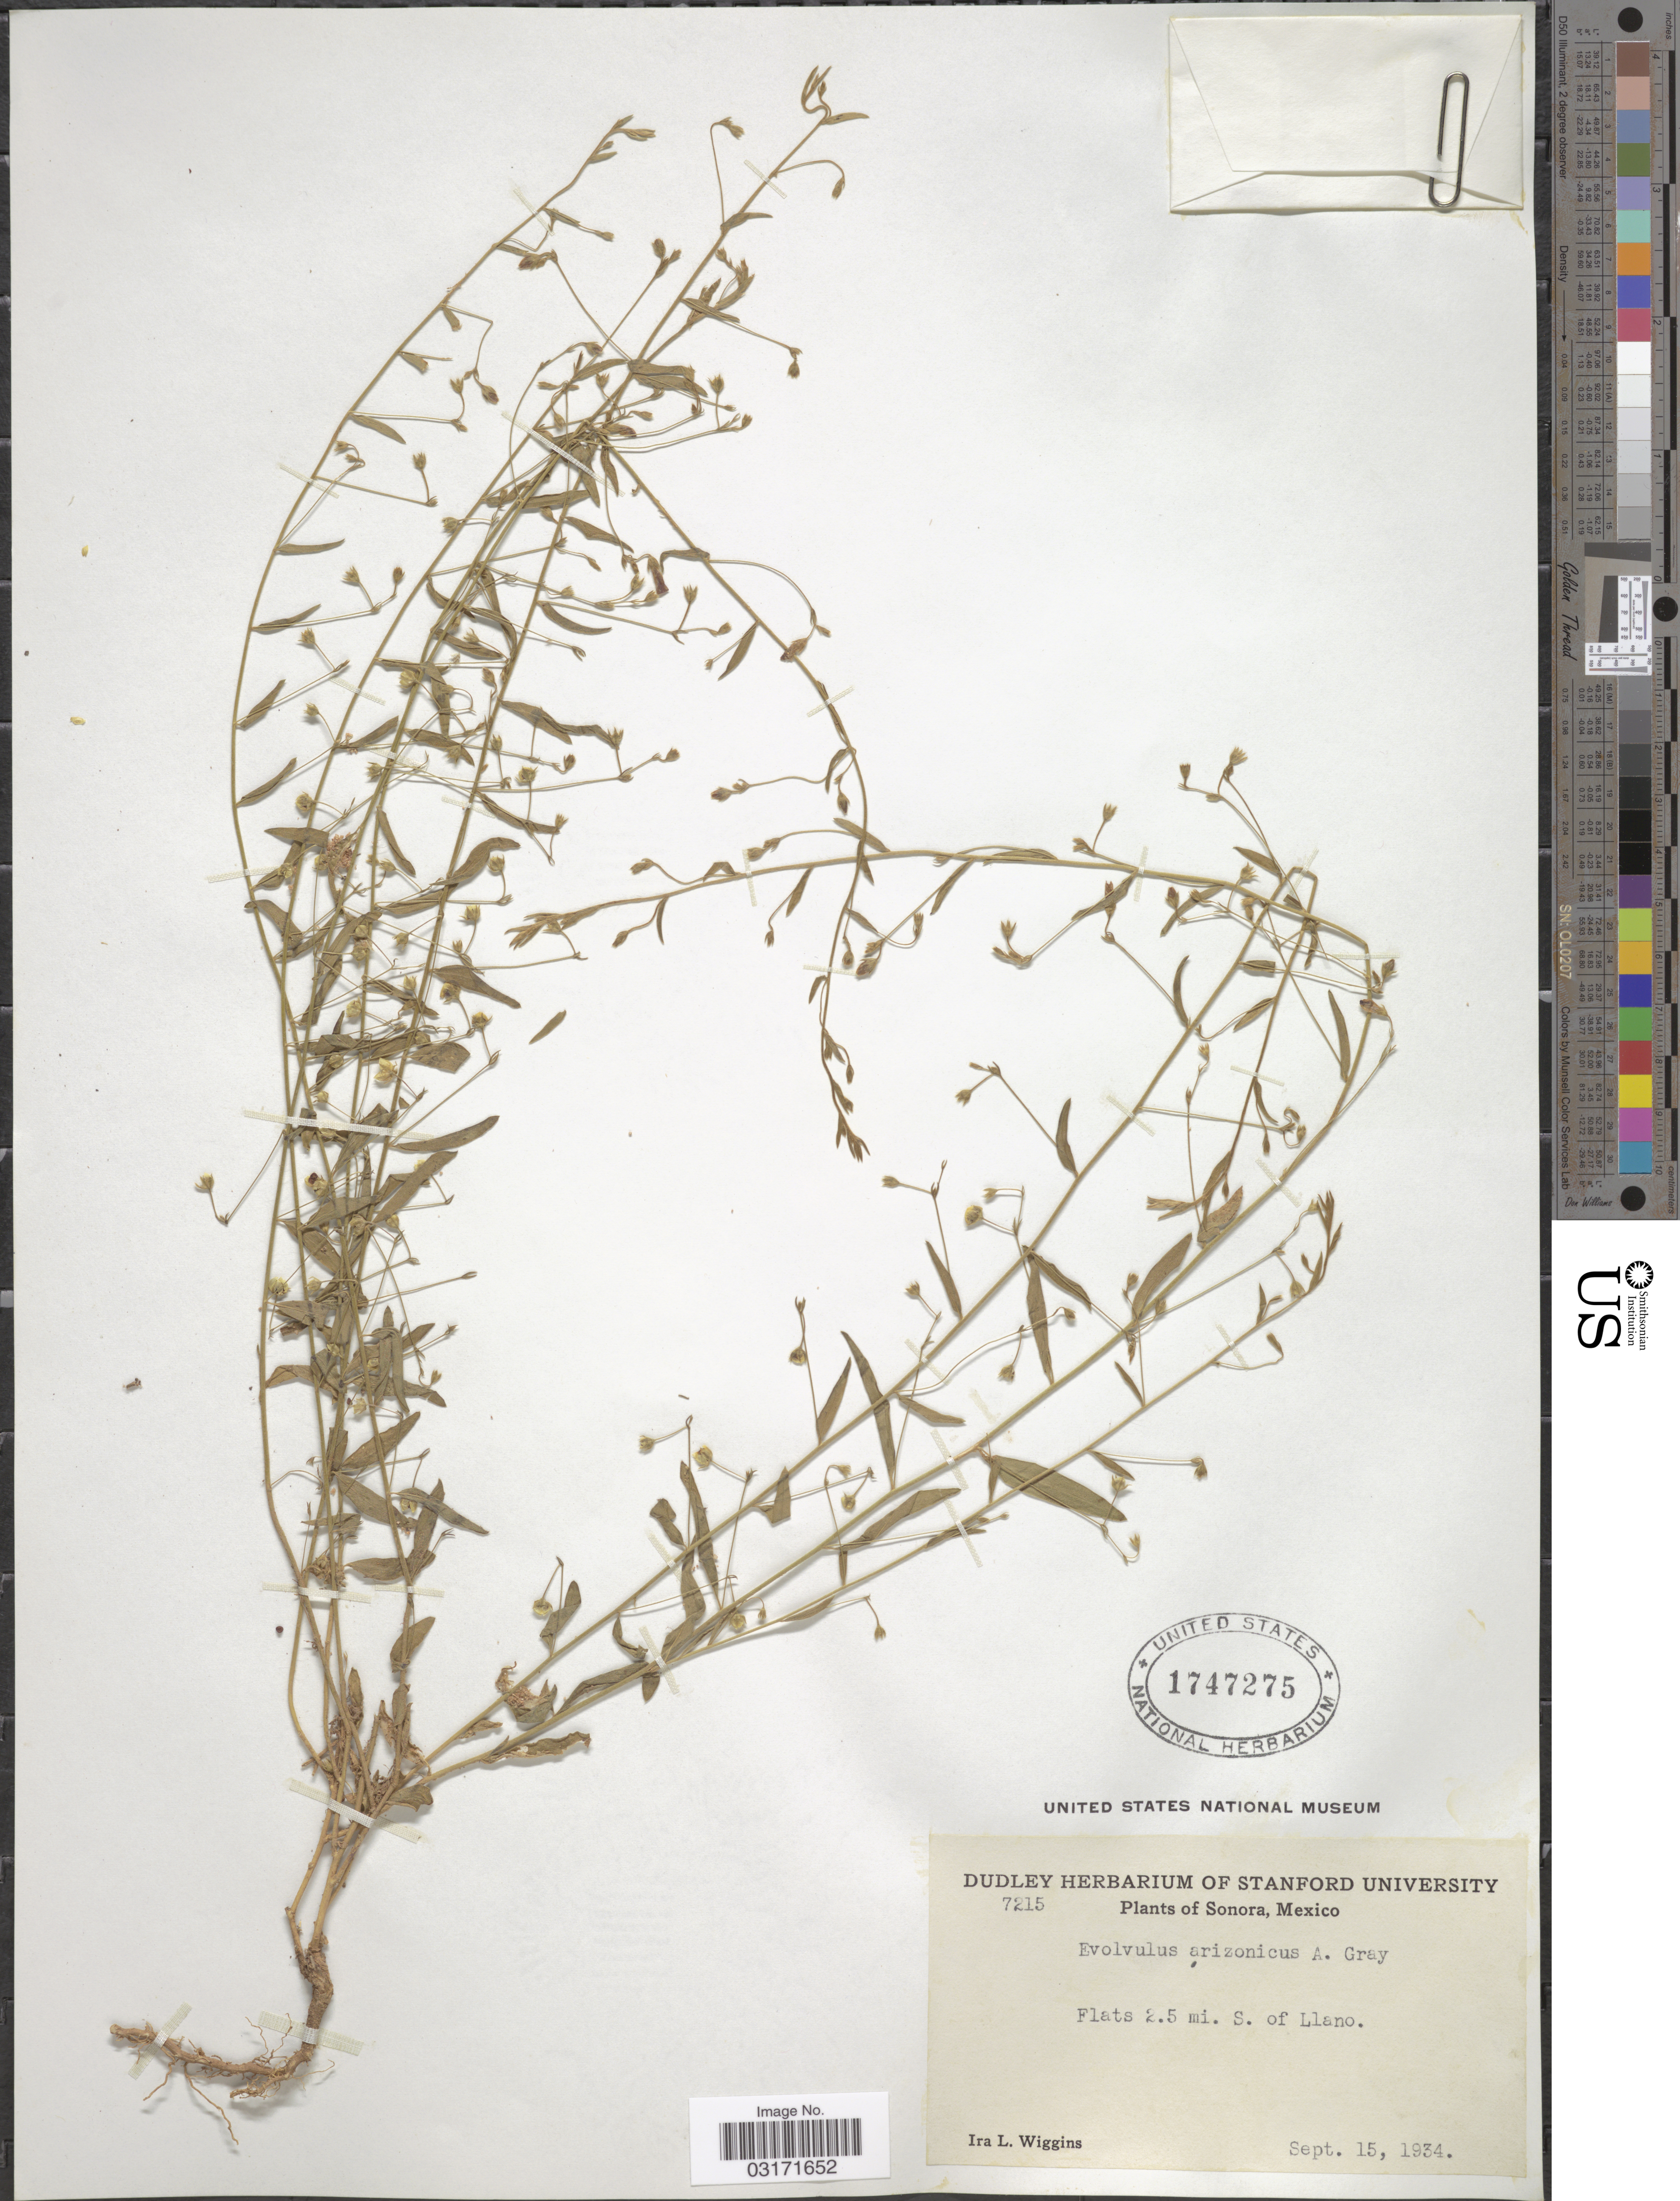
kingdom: Plantae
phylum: Tracheophyta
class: Magnoliopsida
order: Solanales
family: Convolvulaceae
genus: Evolvulus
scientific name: Evolvulus arizonicus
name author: A. Gray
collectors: I. L. Wiggins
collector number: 7215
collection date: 1934-09-15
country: Mexico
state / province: Sonora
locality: Flats 2.5 mi. S. of Llano.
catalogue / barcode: US 1747275